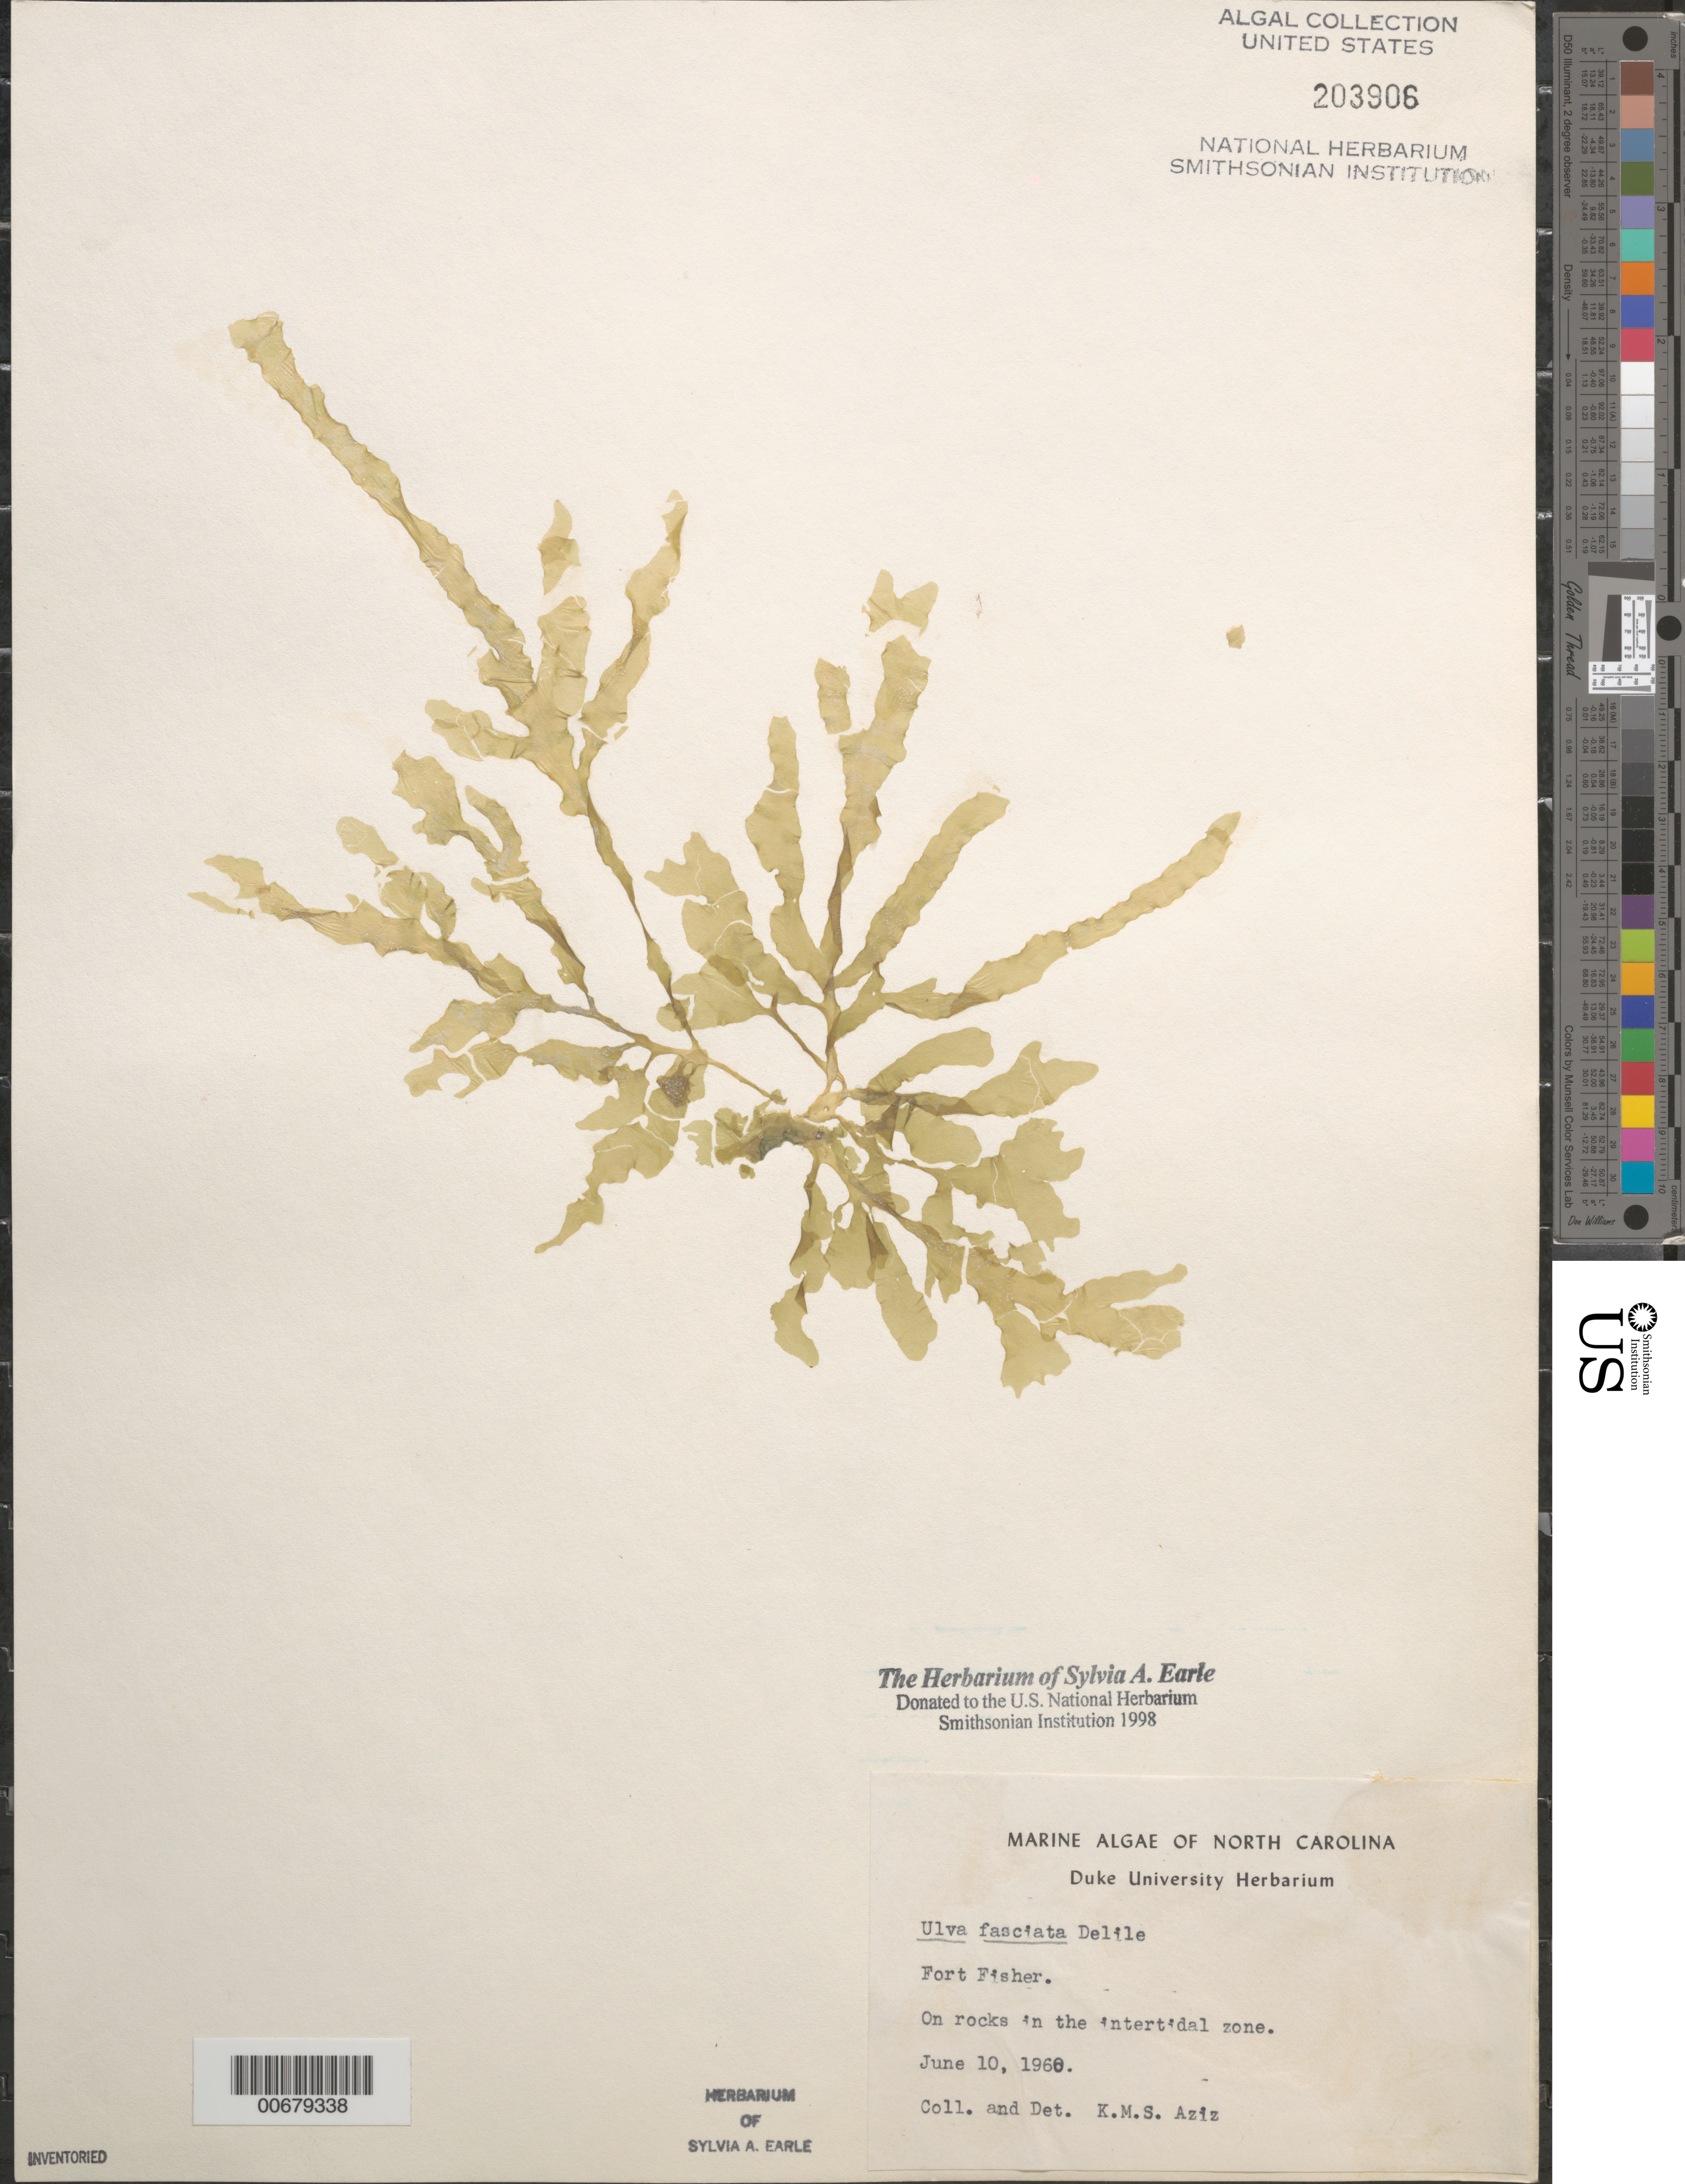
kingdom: Plantae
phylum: Chlorophyta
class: Ulvophyceae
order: Ulvales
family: Ulvaceae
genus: Ulva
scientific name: Ulva fasciata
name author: Delile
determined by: Aziz, K. M. S.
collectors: K. M. Aziz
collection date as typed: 10 Jun 1960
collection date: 1960-06-10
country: United States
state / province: North Carolina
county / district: New Hanover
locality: Fort Fisher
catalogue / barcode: US 203906